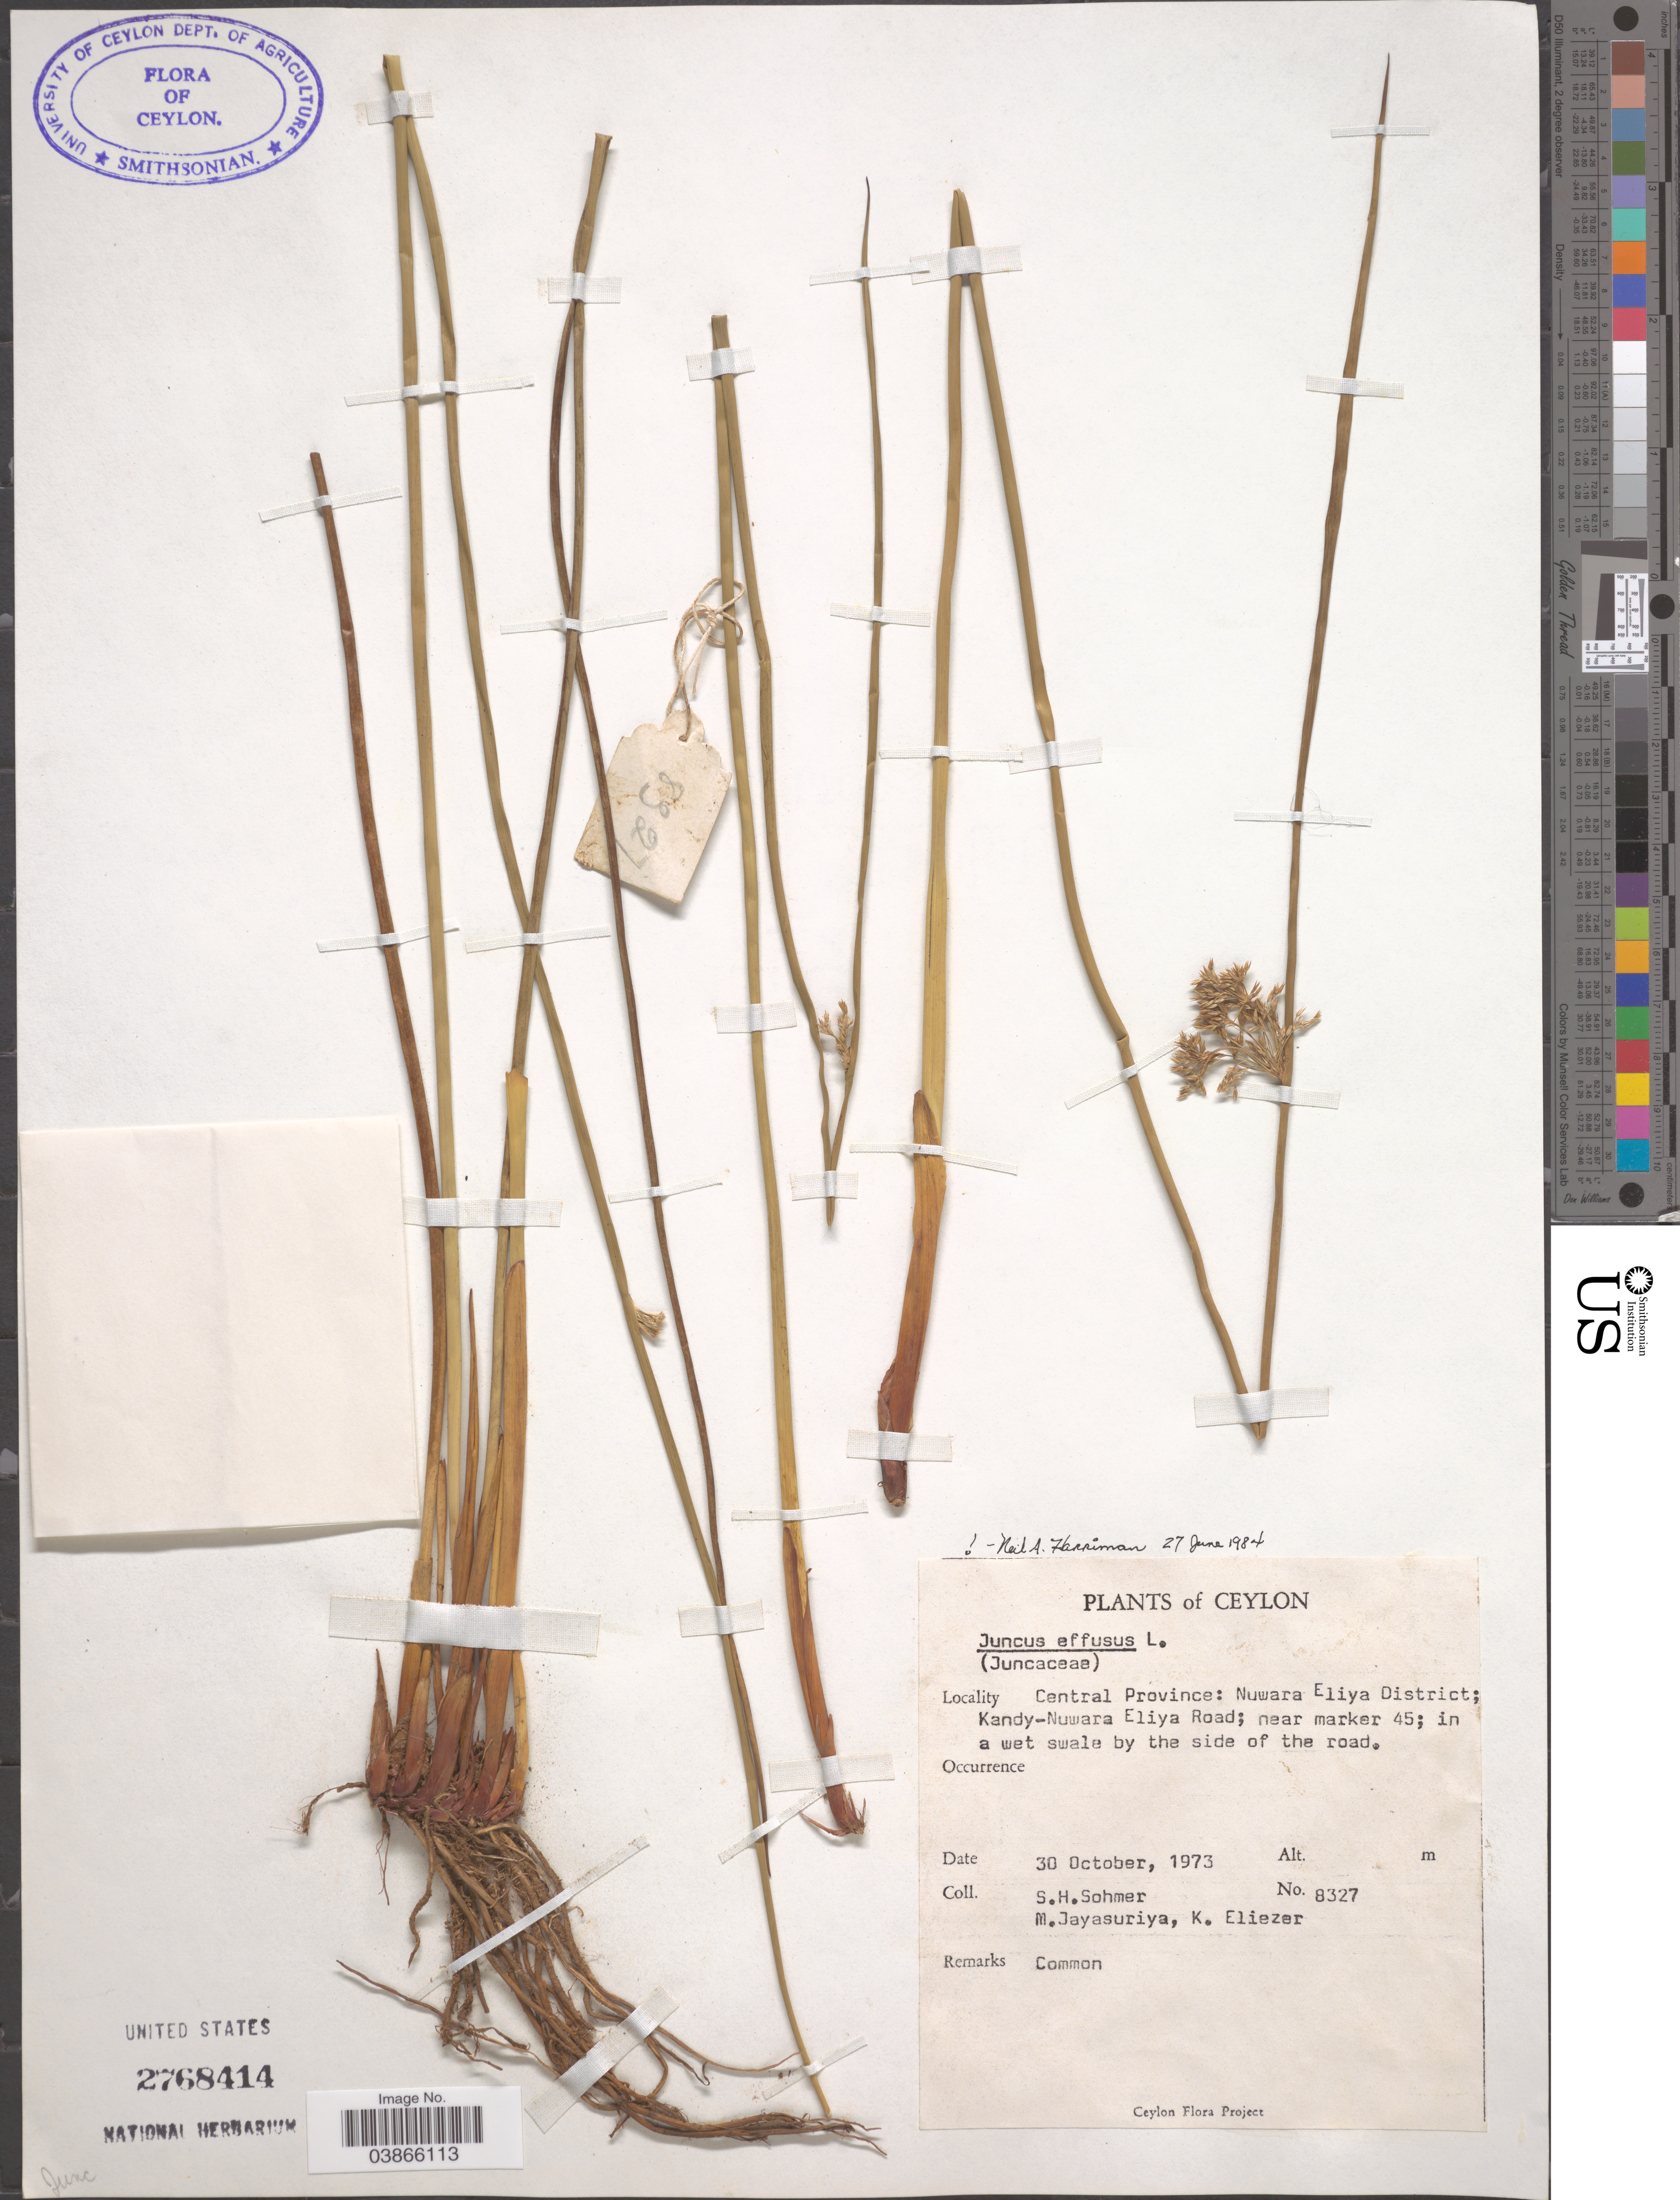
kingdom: Plantae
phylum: Tracheophyta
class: Liliopsida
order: Poales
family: Juncaceae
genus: Juncus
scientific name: Juncus effusus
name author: L.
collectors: S. H. Sohmer, M. Jayasuriya & K. Eliezer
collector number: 8327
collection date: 1973-10-30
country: Sri Lanka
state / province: Central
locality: Ceylon. Nuwara Eliya District; Kandy-Nuwara Eliya Road; near marker 45; in a wet swale by the side of the road.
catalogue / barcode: US 2768414